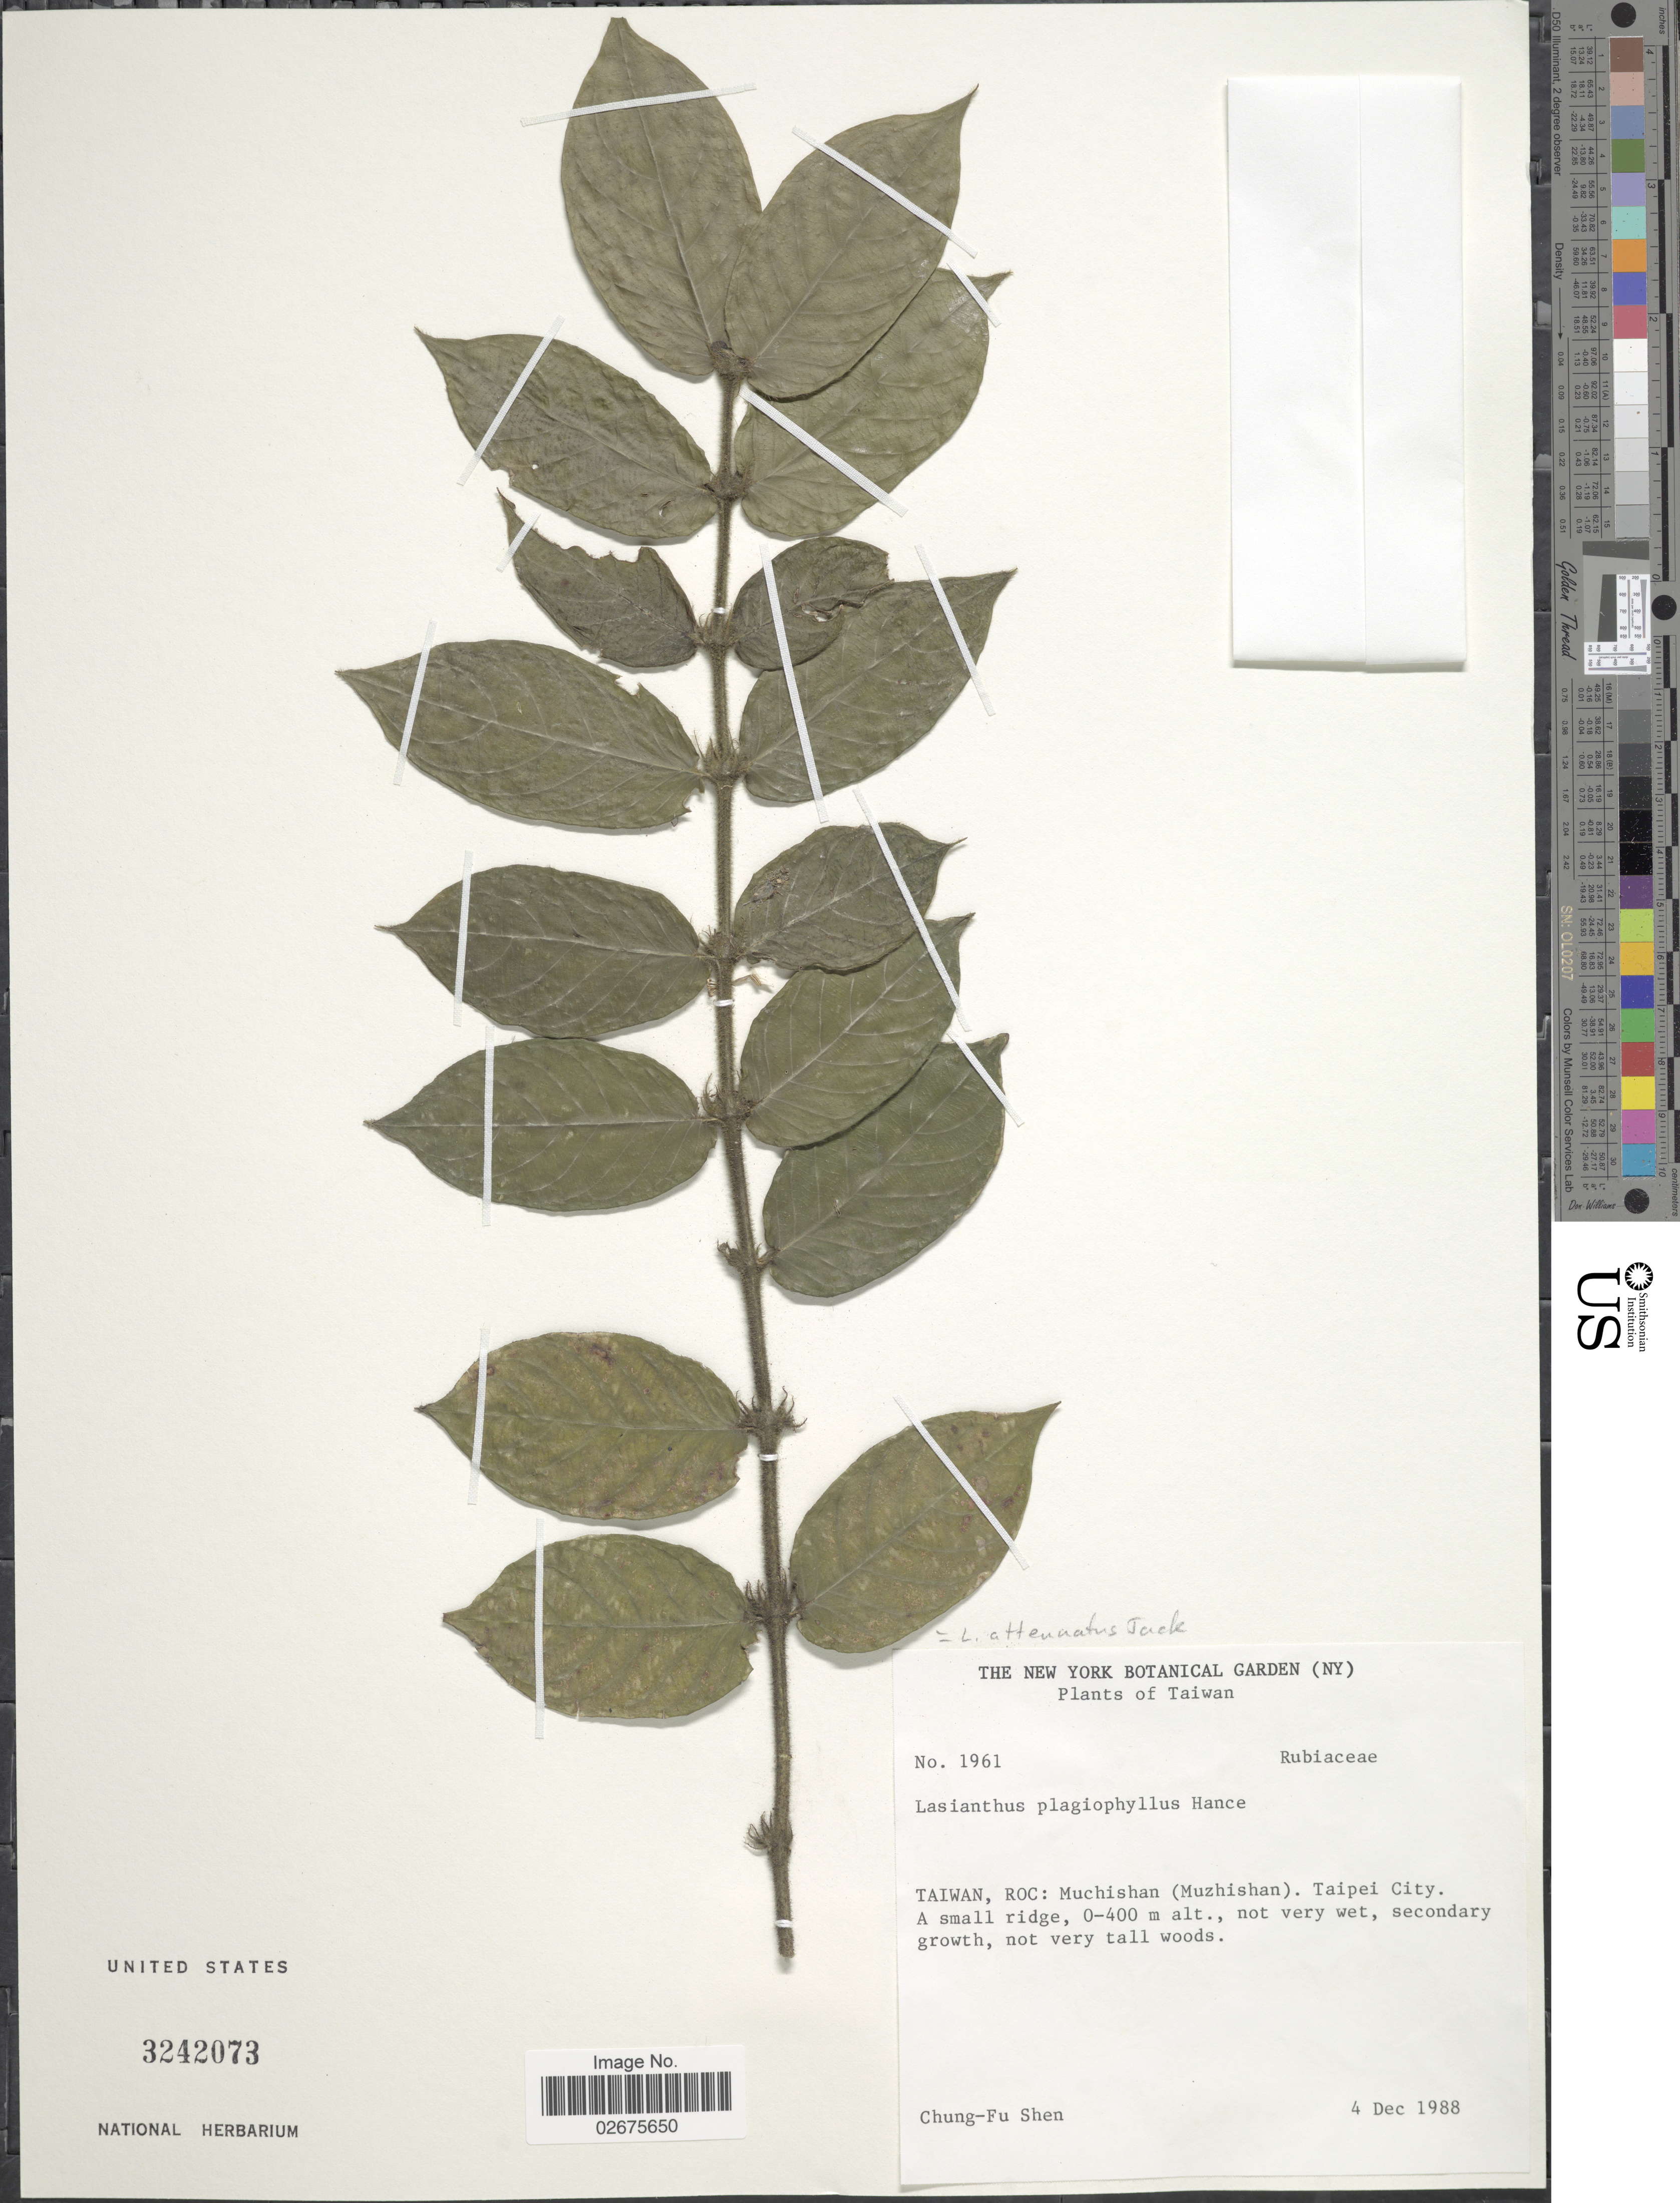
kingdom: Plantae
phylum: Tracheophyta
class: Magnoliopsida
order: Gentianales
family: Rubiaceae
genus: Lasianthus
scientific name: Lasianthus attenuatus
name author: Jack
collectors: C. Shen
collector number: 1961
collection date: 1988-12-04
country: Taiwan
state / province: Taipei City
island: Taiwan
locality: Taiwan, Roc: Muchishan (Muzhishan) Taipei City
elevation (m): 0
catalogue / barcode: US 3242073